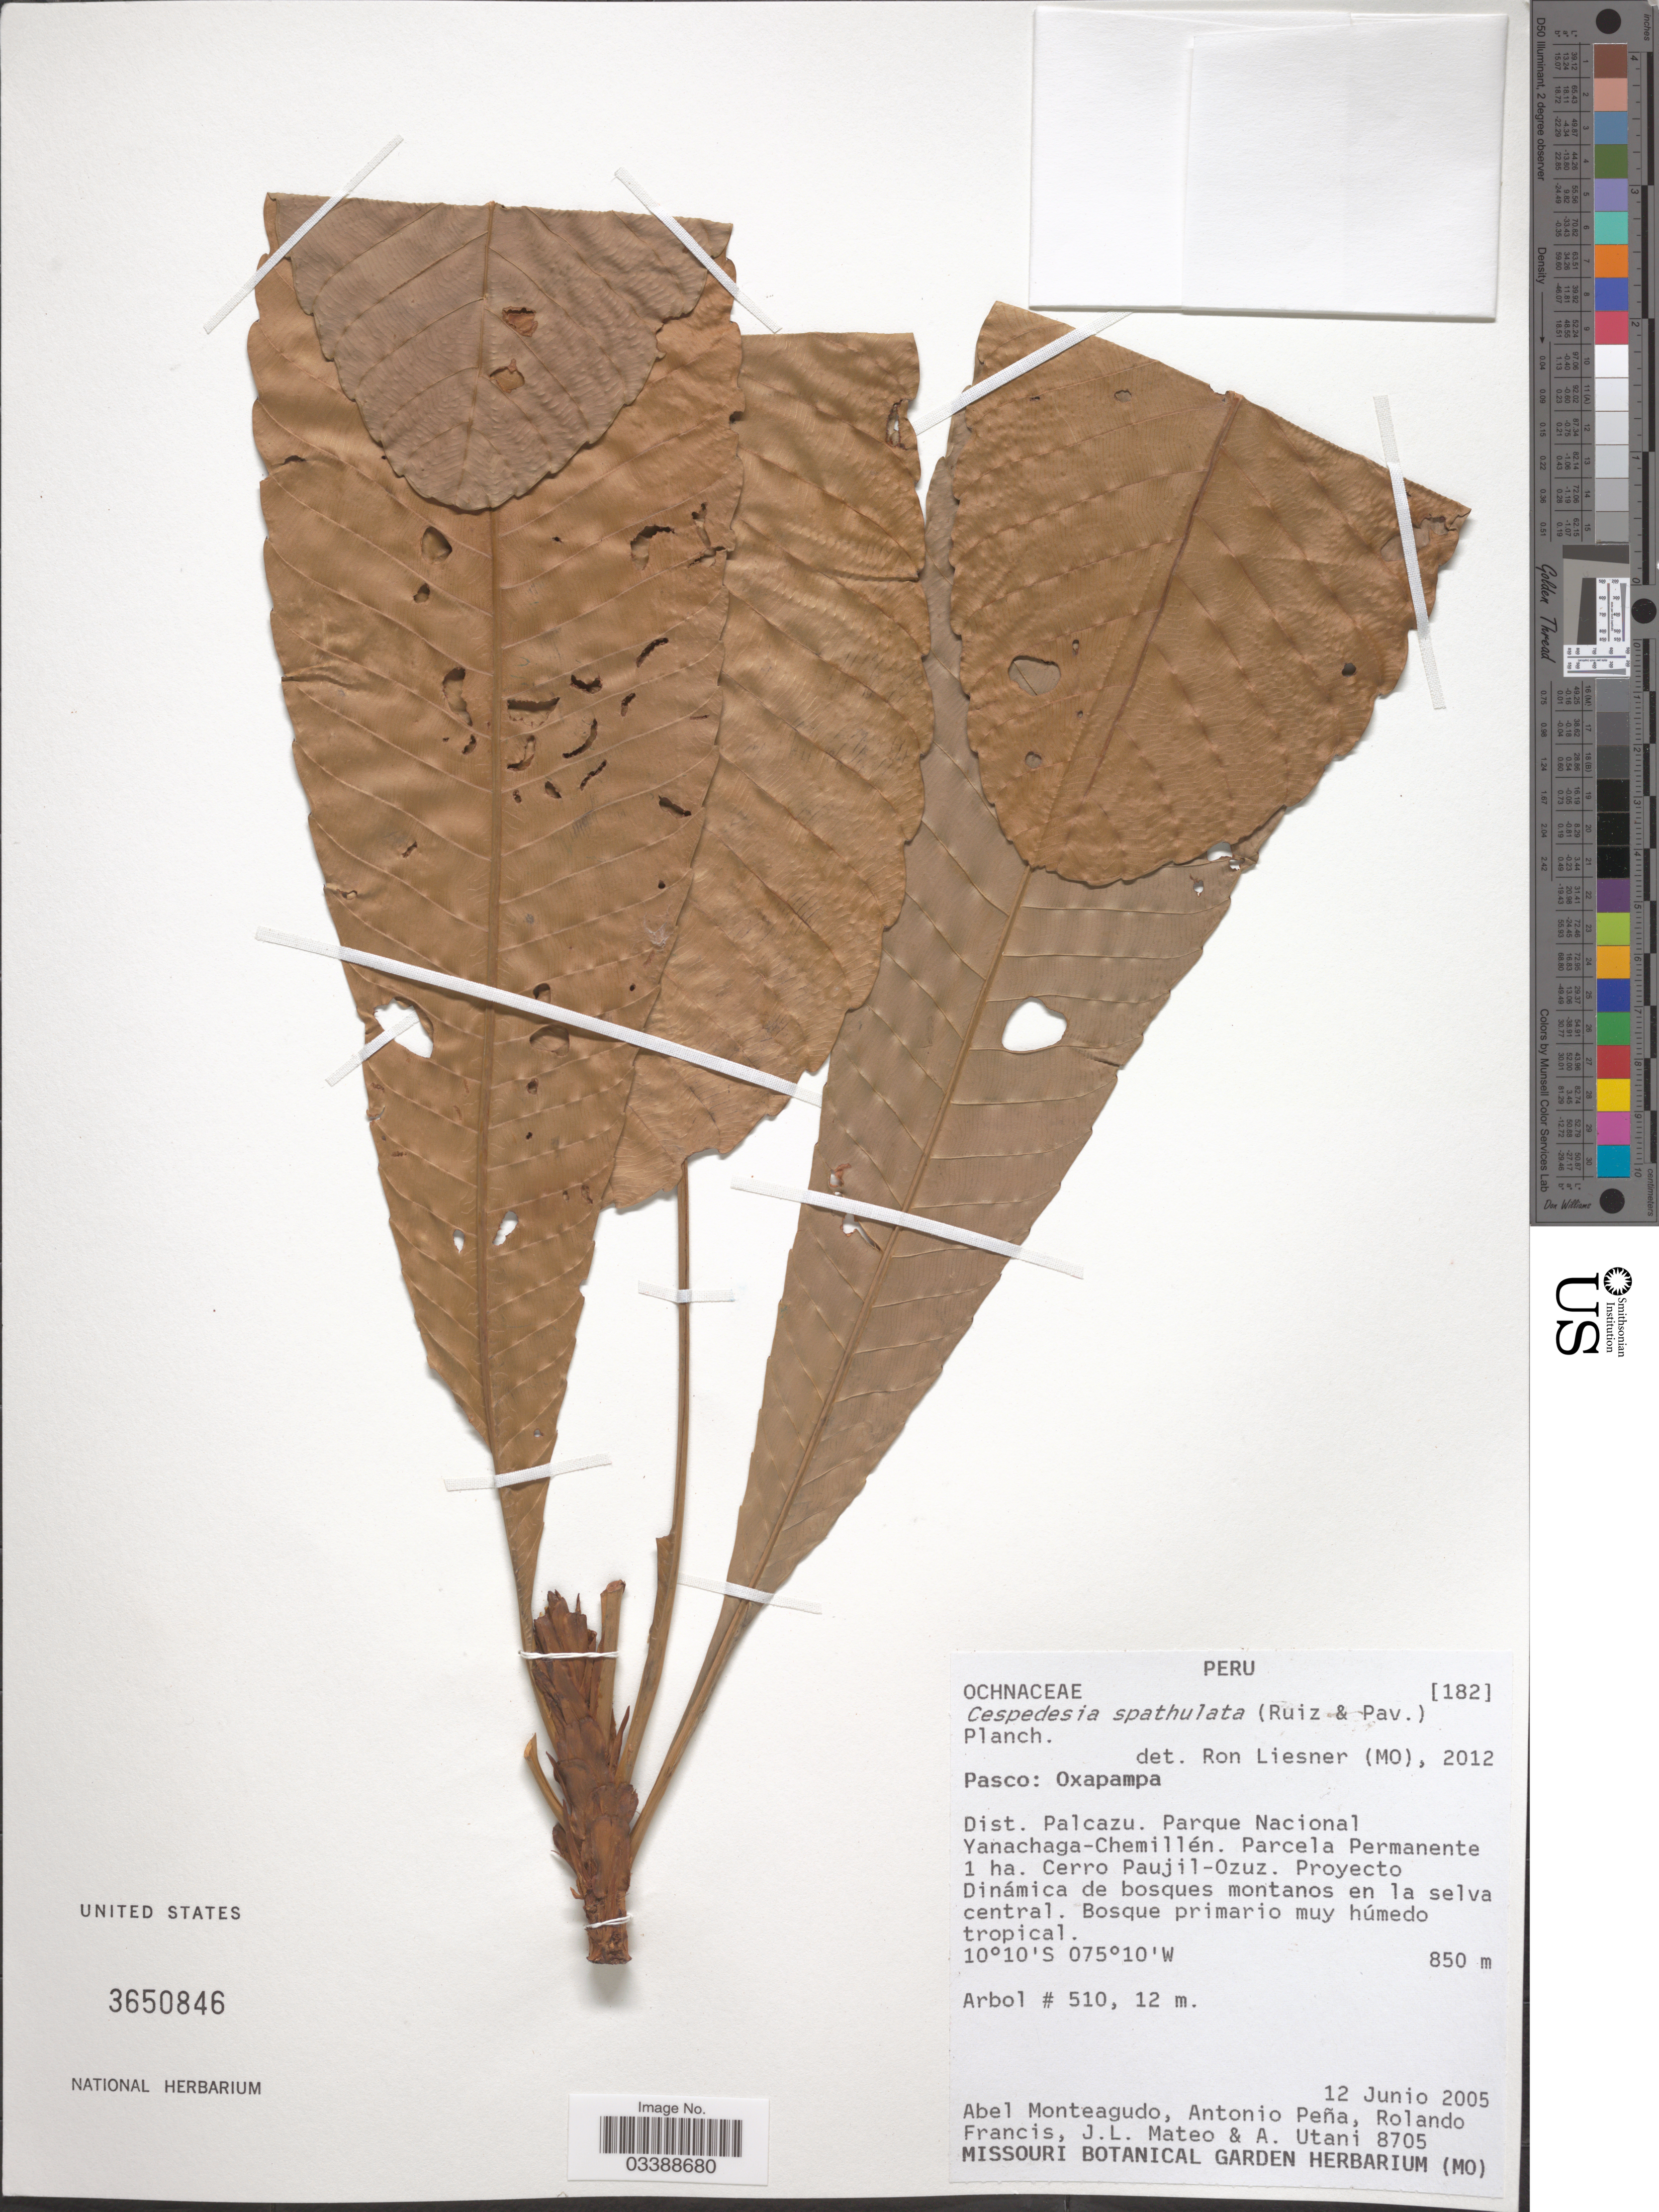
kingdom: Plantae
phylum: Tracheophyta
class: Magnoliopsida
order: Malpighiales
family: Ochnaceae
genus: Cespedesia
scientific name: Cespedesia spathulata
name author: (Ruiz & Pav.) Planch.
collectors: A. Monteagudo, A. Pena, R. Francis, J. Mateo & A. Utani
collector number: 8705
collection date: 2005-06-12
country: Peru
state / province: Pasco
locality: Oxapampa. Dist. Palcazu. Parque Nacional Yanachaga-Chemillén. Parcela Permanente 1 ha. Cerro Paujil-Ozuz.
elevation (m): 850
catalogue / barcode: US 3650846